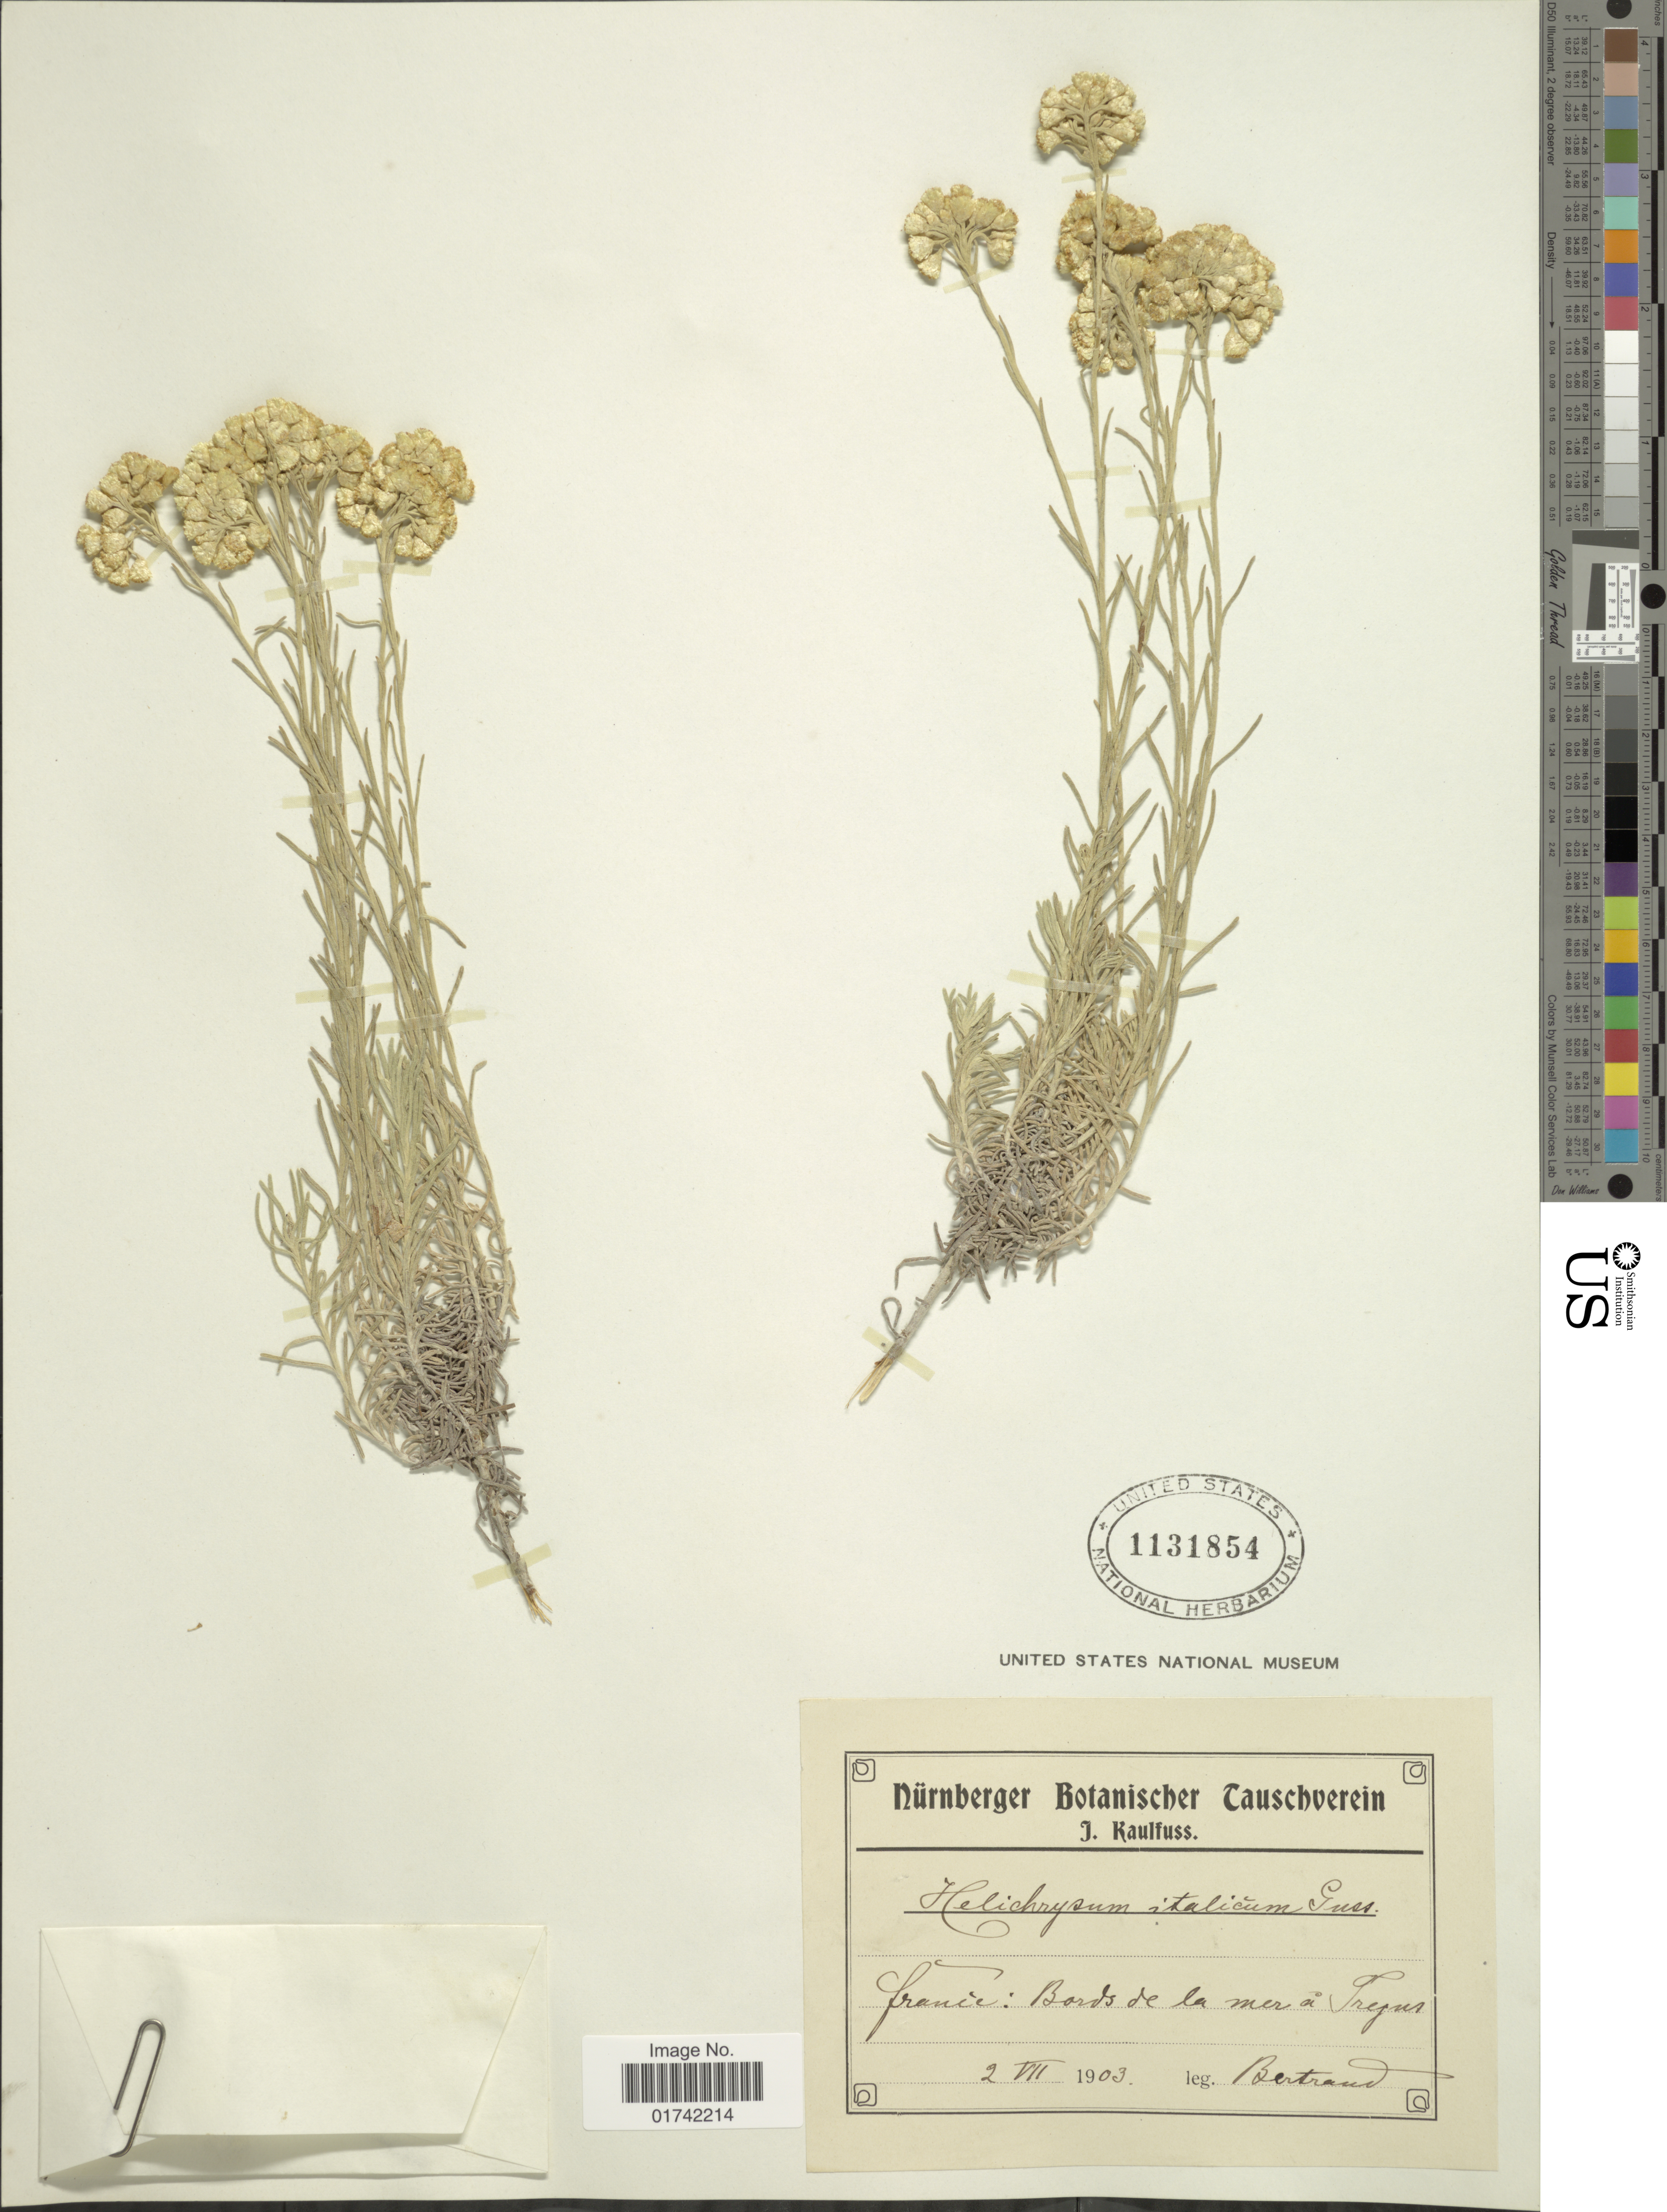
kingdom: Plantae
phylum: Tracheophyta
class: Magnoliopsida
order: Asterales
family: Asteraceae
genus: Helichrysum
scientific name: Helichrysum italicum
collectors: C. Bertrand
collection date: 1903-07-02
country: France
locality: Bords de la mer a Fregus [interpreted]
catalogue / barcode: US 1131854